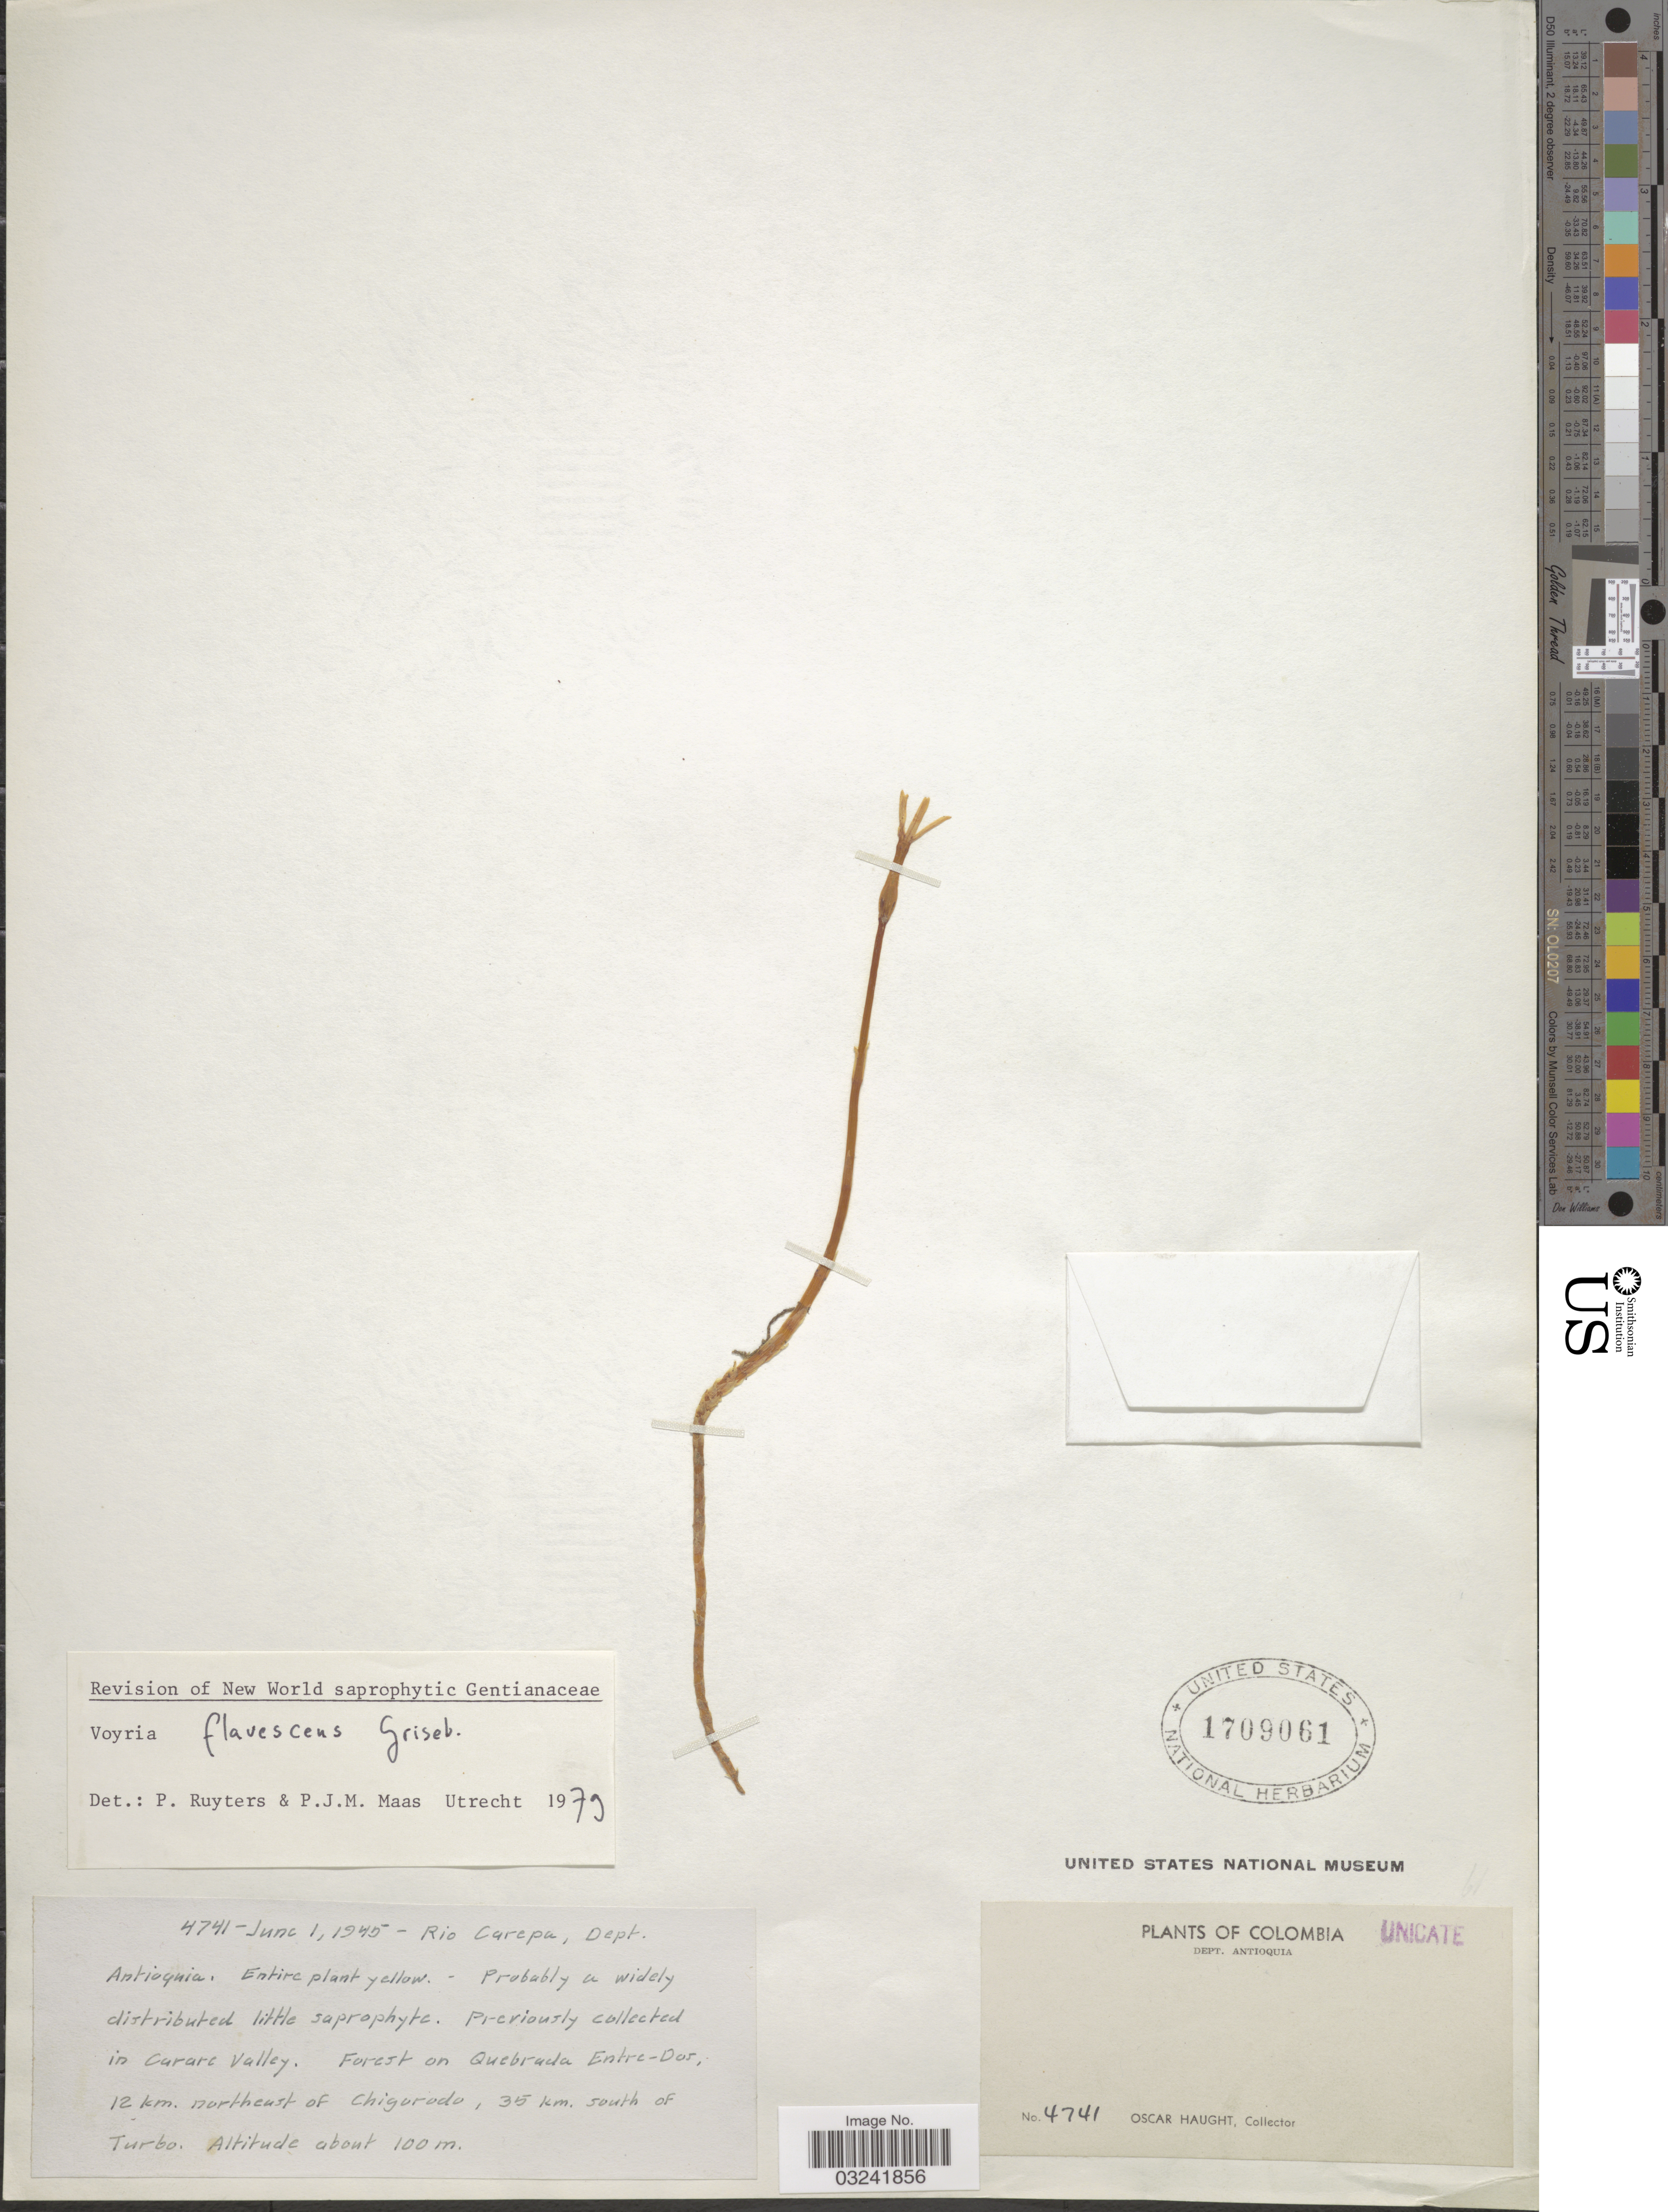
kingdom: Plantae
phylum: Tracheophyta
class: Magnoliopsida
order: Gentianales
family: Gentianaceae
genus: Voyria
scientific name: Voyria flavescens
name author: Griseb.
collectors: O. Haught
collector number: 4741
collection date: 1945-06-01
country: Colombia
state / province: Antioquia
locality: Rio Carepa, Dept. Antioquia. Previously collected in Curare Valley. Forest on Quebrada Entre-Dos, 12 km. northeast of Chigorodo, 35 km. south of Turbo.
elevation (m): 100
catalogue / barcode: US 1709061